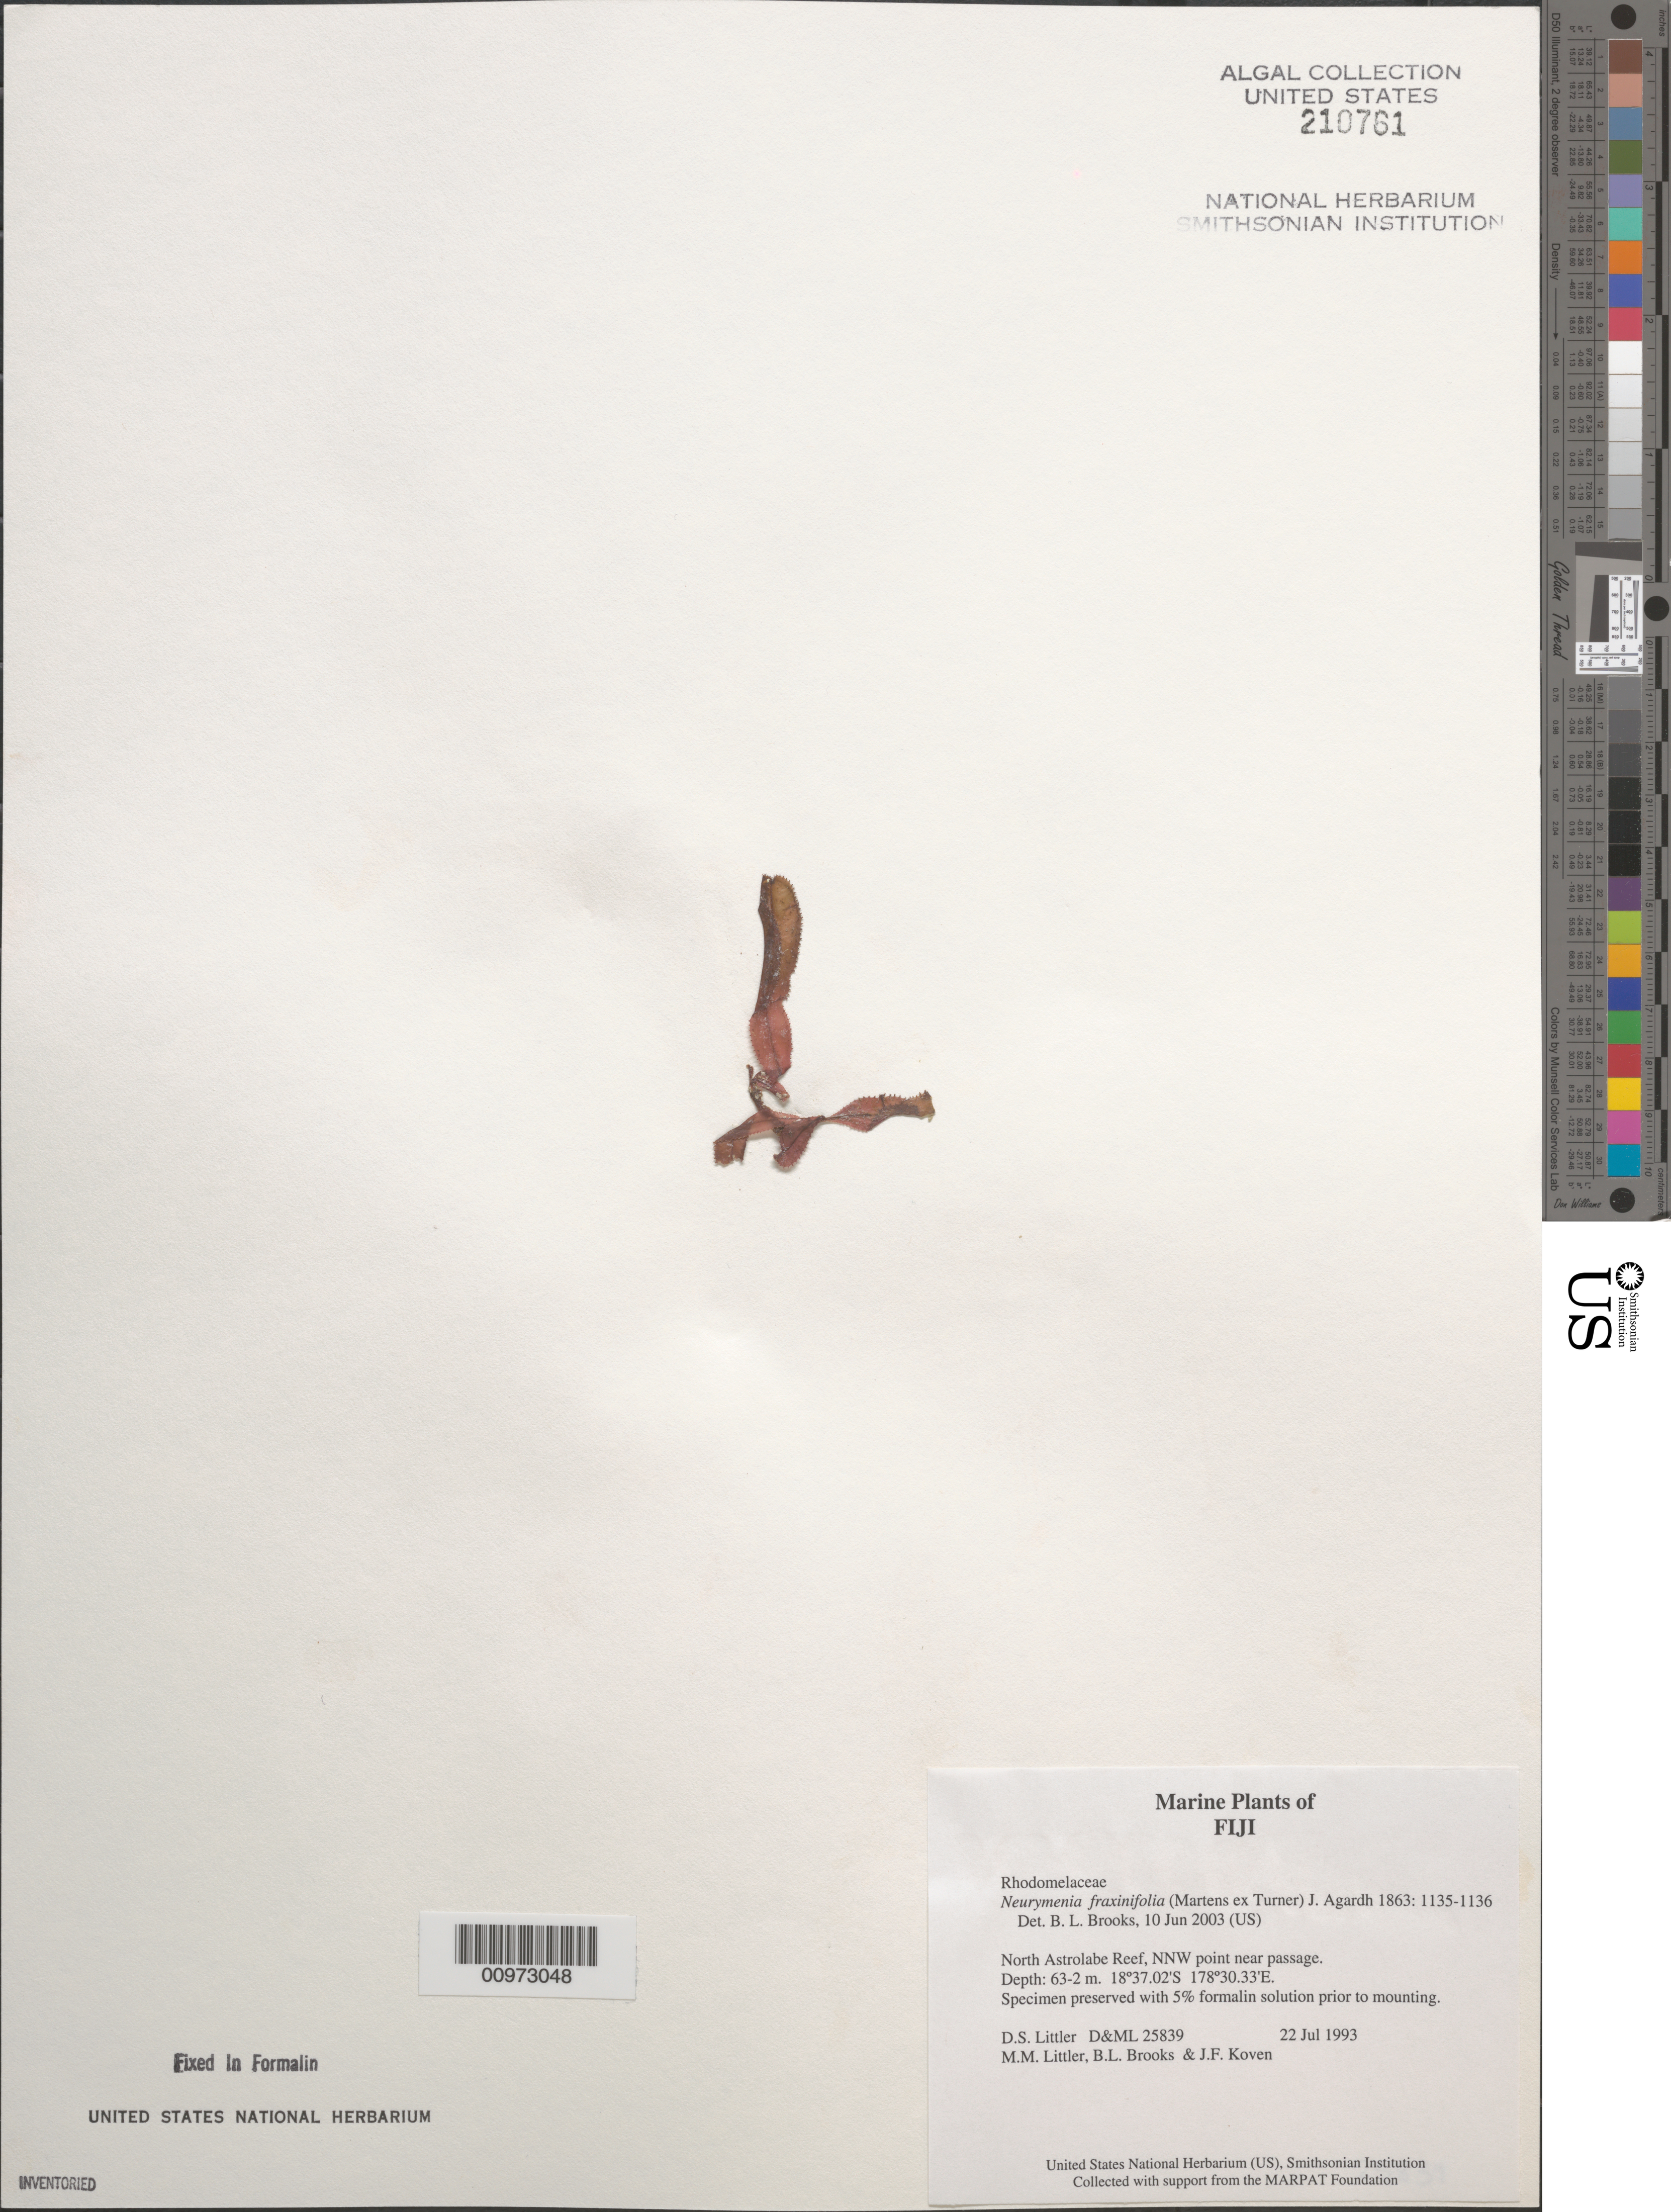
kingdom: Plantae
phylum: Rhodophyta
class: Florideophyceae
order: Ceramiales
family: Rhodomelaceae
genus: Neurymenia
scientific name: Neurymenia fraxinifolia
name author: (Mert. ex Turner) J. Agardh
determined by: Brooks, B. L., (BOT), Smithsonian Institution - National Museum of Natural History (UNITED STATES)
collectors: D. S. Littler, M. M. Littler, B. Brooks & J. Koven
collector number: D&ML 25830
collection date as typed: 22 Jul 1993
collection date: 1993-07-22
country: Fiji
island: North Astrolabe Reef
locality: North Astrolabe Reef, north northwest point near passage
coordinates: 18 37.02'S, 178 30.33'E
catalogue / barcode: US 210761